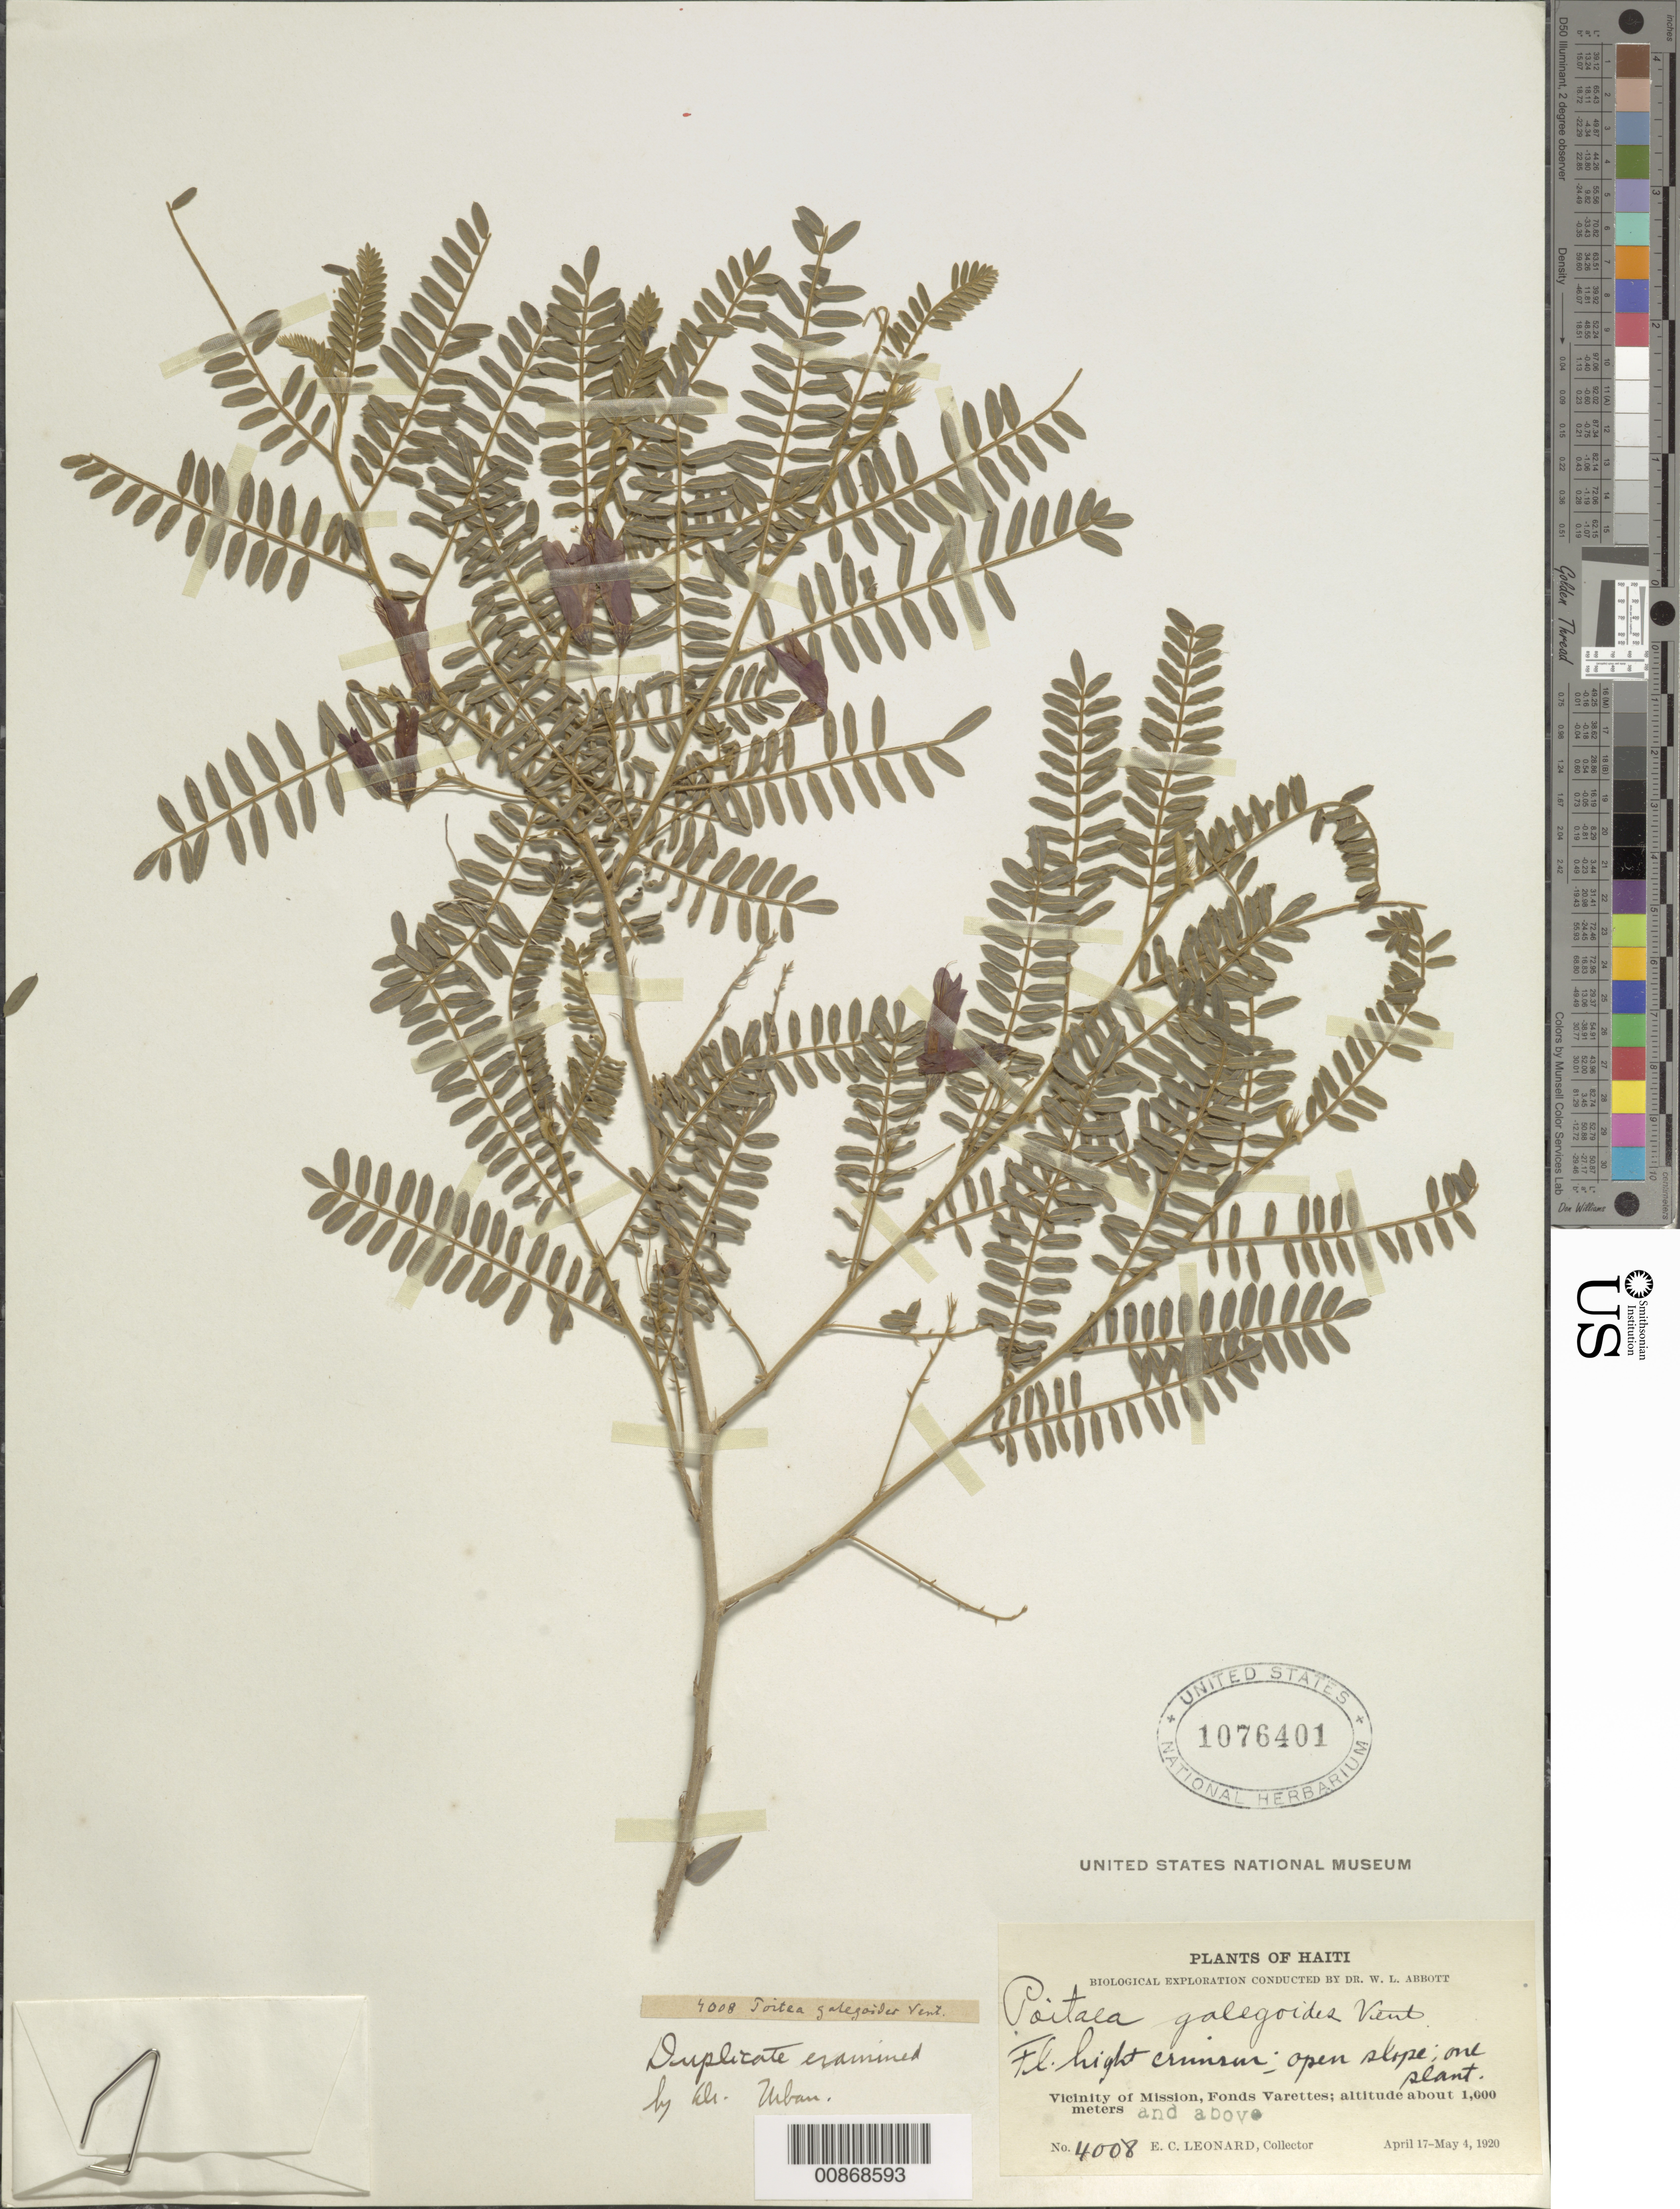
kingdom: Plantae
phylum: Tracheophyta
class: Magnoliopsida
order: Fabales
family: Fabaceae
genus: Poitea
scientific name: Poitea galegoides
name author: Vent.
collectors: E. C. Leonard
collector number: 4008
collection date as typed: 17 Apr 1920 to 04 May 1920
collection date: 1920-04-17/1920-05-04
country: Haiti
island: Hispaniola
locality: Vicinity of Mission, Fonds Varettes.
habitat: Open slope.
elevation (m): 1000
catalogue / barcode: US 1076401